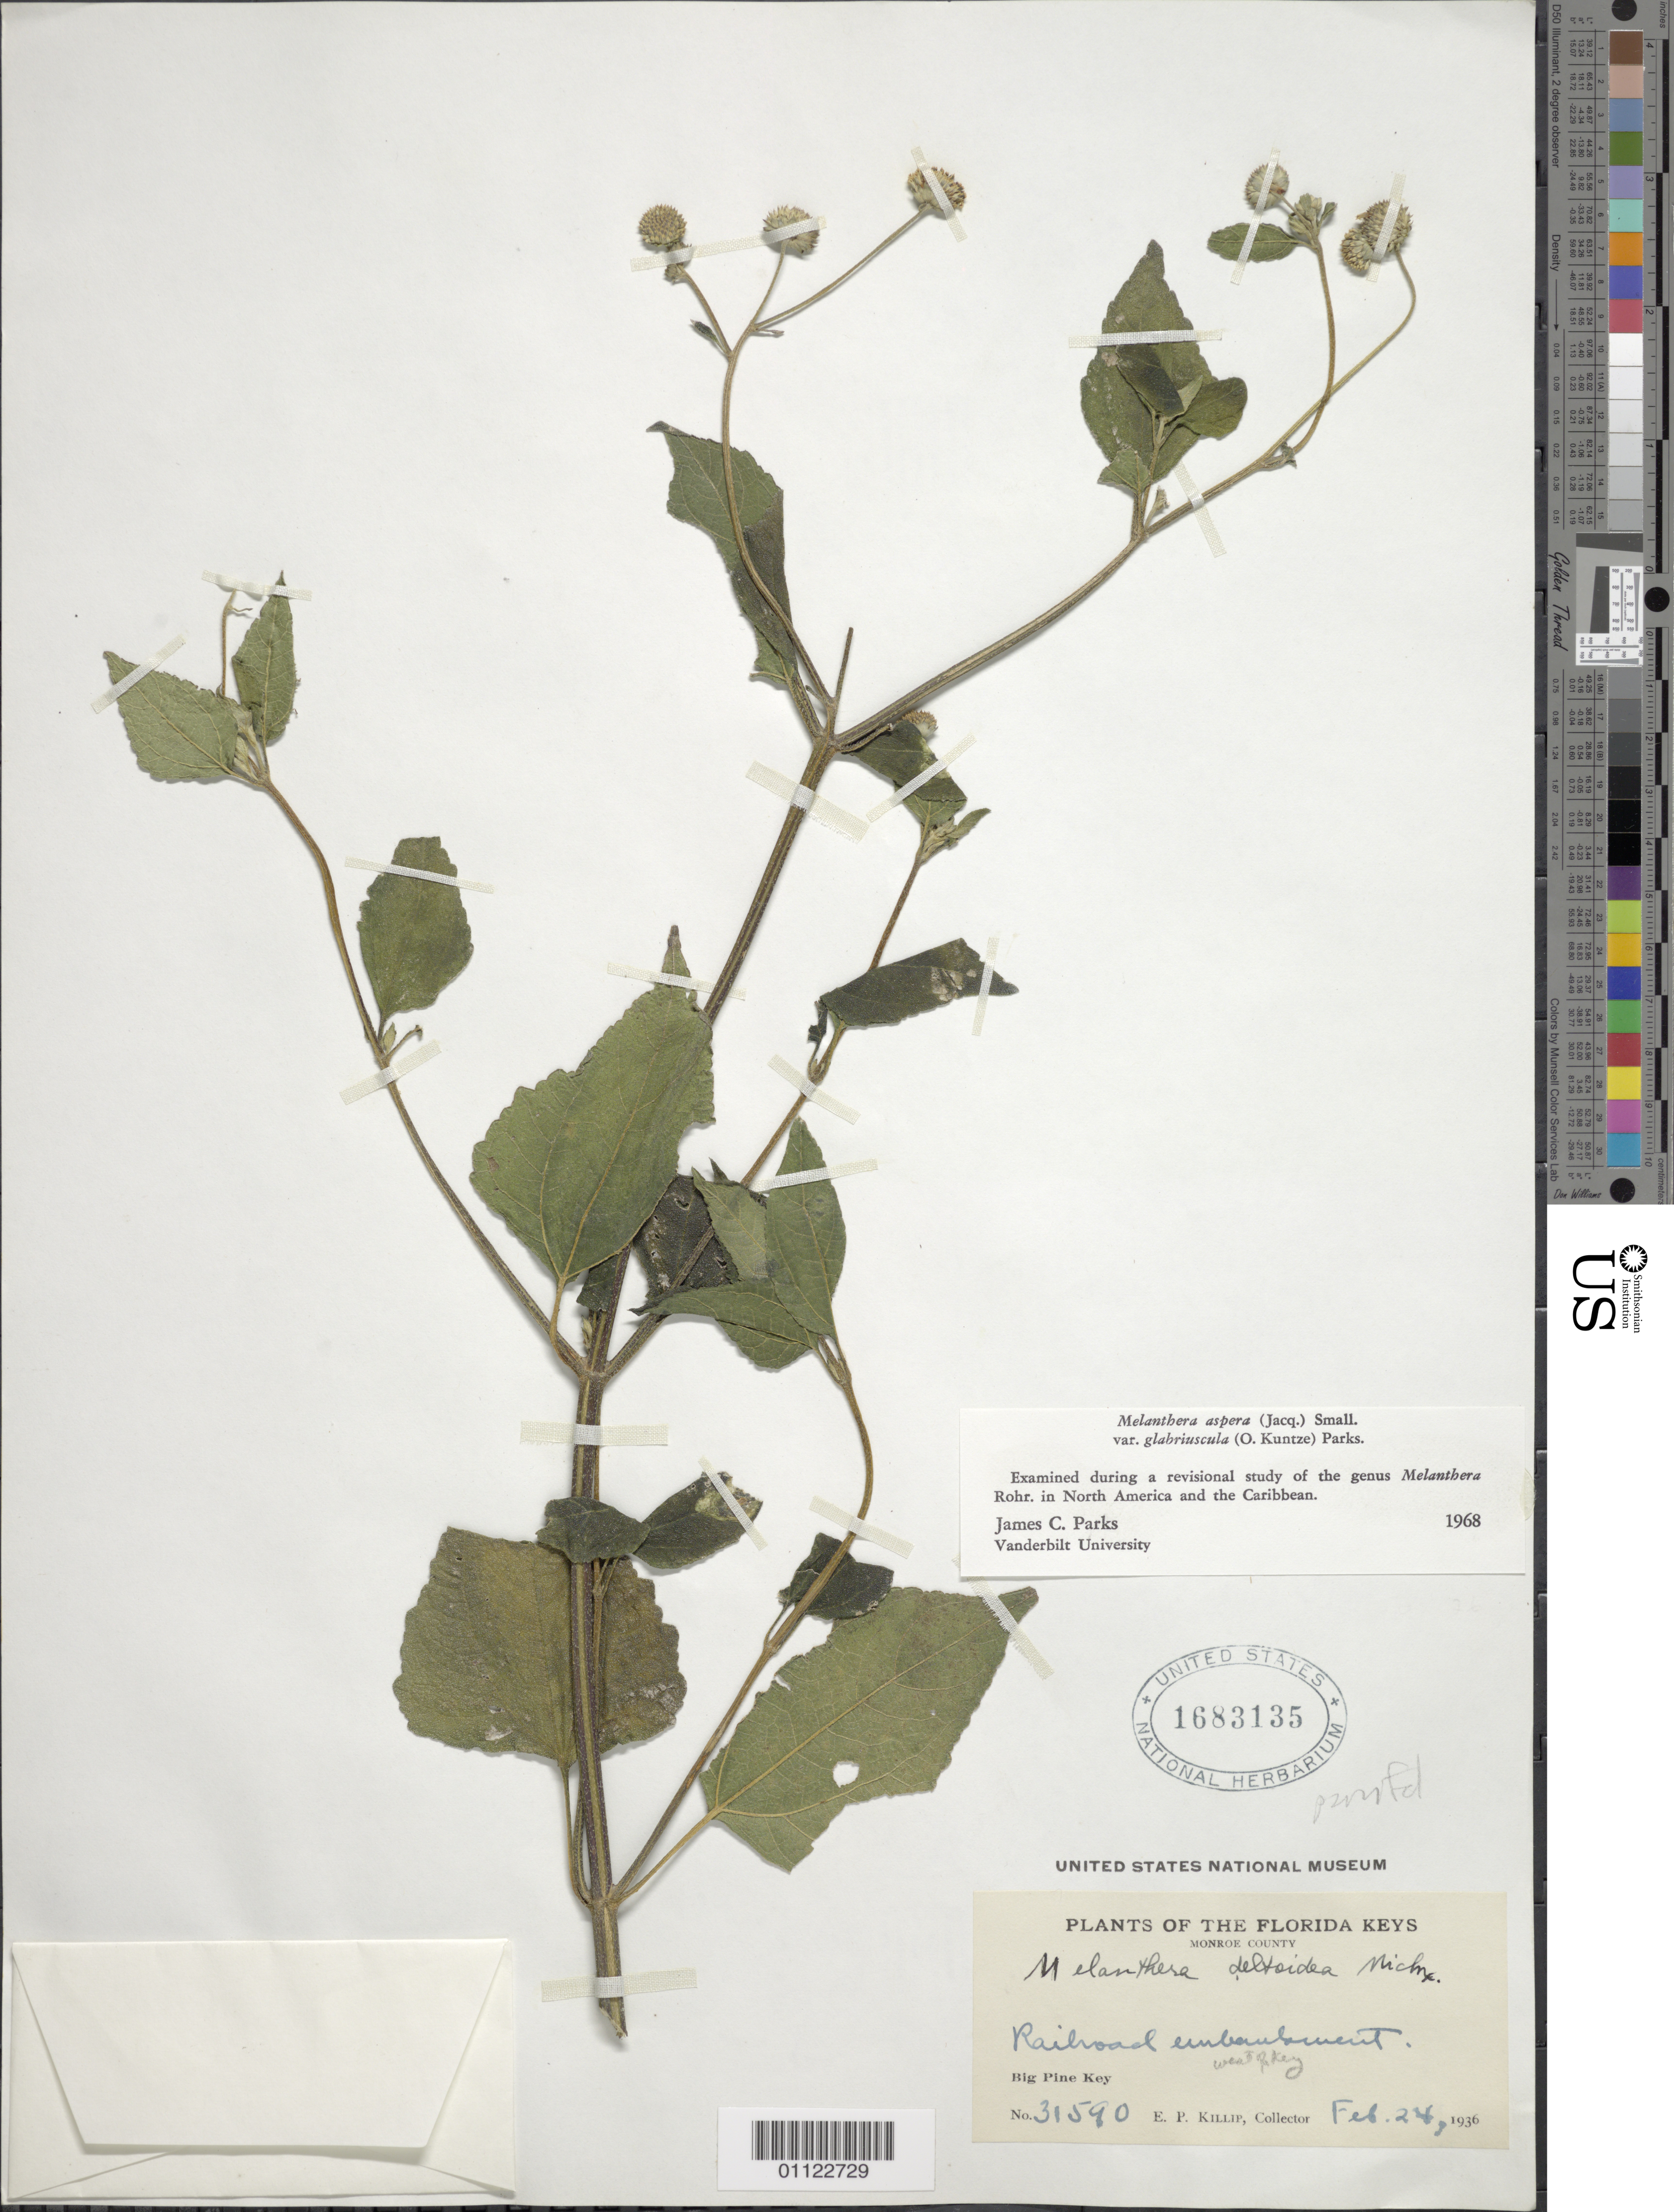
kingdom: Plantae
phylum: Tracheophyta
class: Magnoliopsida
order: Asterales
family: Asteraceae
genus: Melanthera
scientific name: Melanthera parvifolia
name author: Small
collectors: E. P. Killip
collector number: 31590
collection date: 1936-02-24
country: United States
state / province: Florida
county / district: Monroe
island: Big Pine Key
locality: Big Pine Key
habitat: railroad embankment W of Key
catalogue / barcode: US 1683135